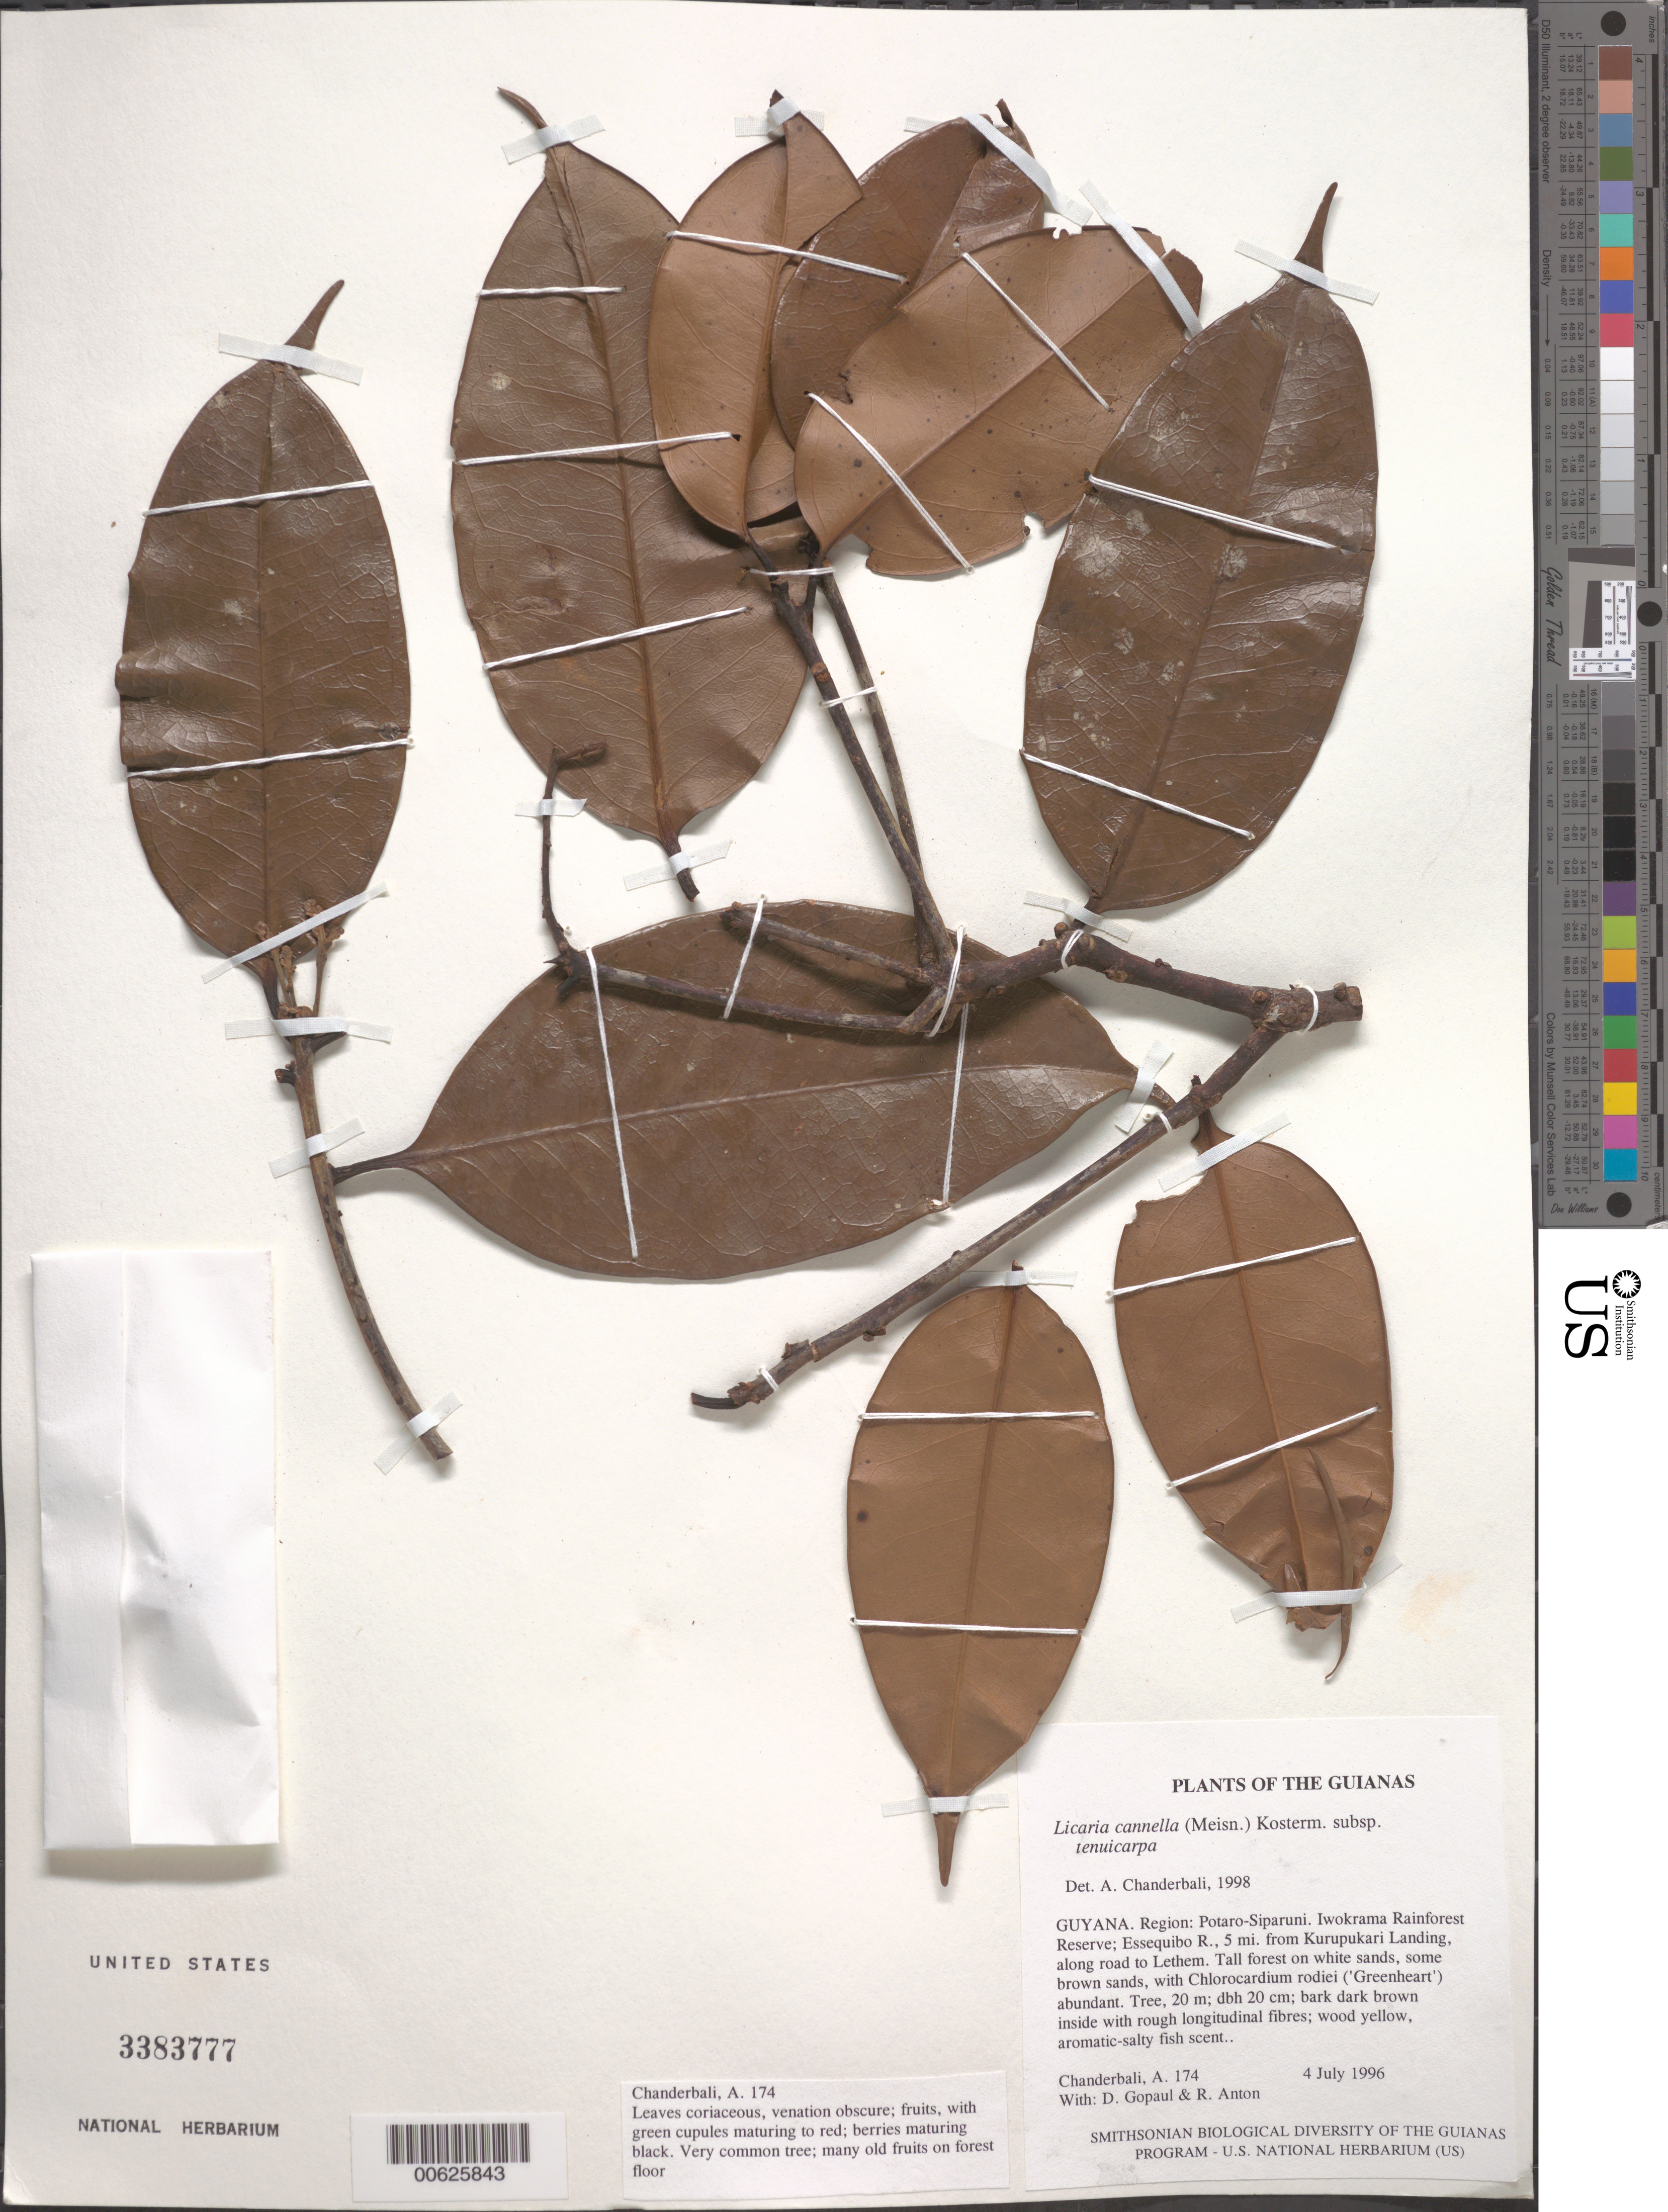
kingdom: Plantae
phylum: Tracheophyta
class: Magnoliopsida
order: Laurales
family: Lauraceae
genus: Licaria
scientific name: Licaria cannella subsp. tenuicarpa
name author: (Kosterm. ex W.A. Rodrigues) Kurz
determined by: Chanderbali, Andre Shashi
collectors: A. S. Chanderbali, D. Gopaul & R. Anton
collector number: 174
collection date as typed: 4 July 1996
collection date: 1996-07-04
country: Guyana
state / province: Potaro-Siparuni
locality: Iwokrama Rainforest Reserve; Essequibo R., 5 mi. from Kurupukari Landing, along road to Lethem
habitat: Tall forest on white sands, some brown sands, with Chlorocardium rodiei ('Greenheart') abundant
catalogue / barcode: US 3383777